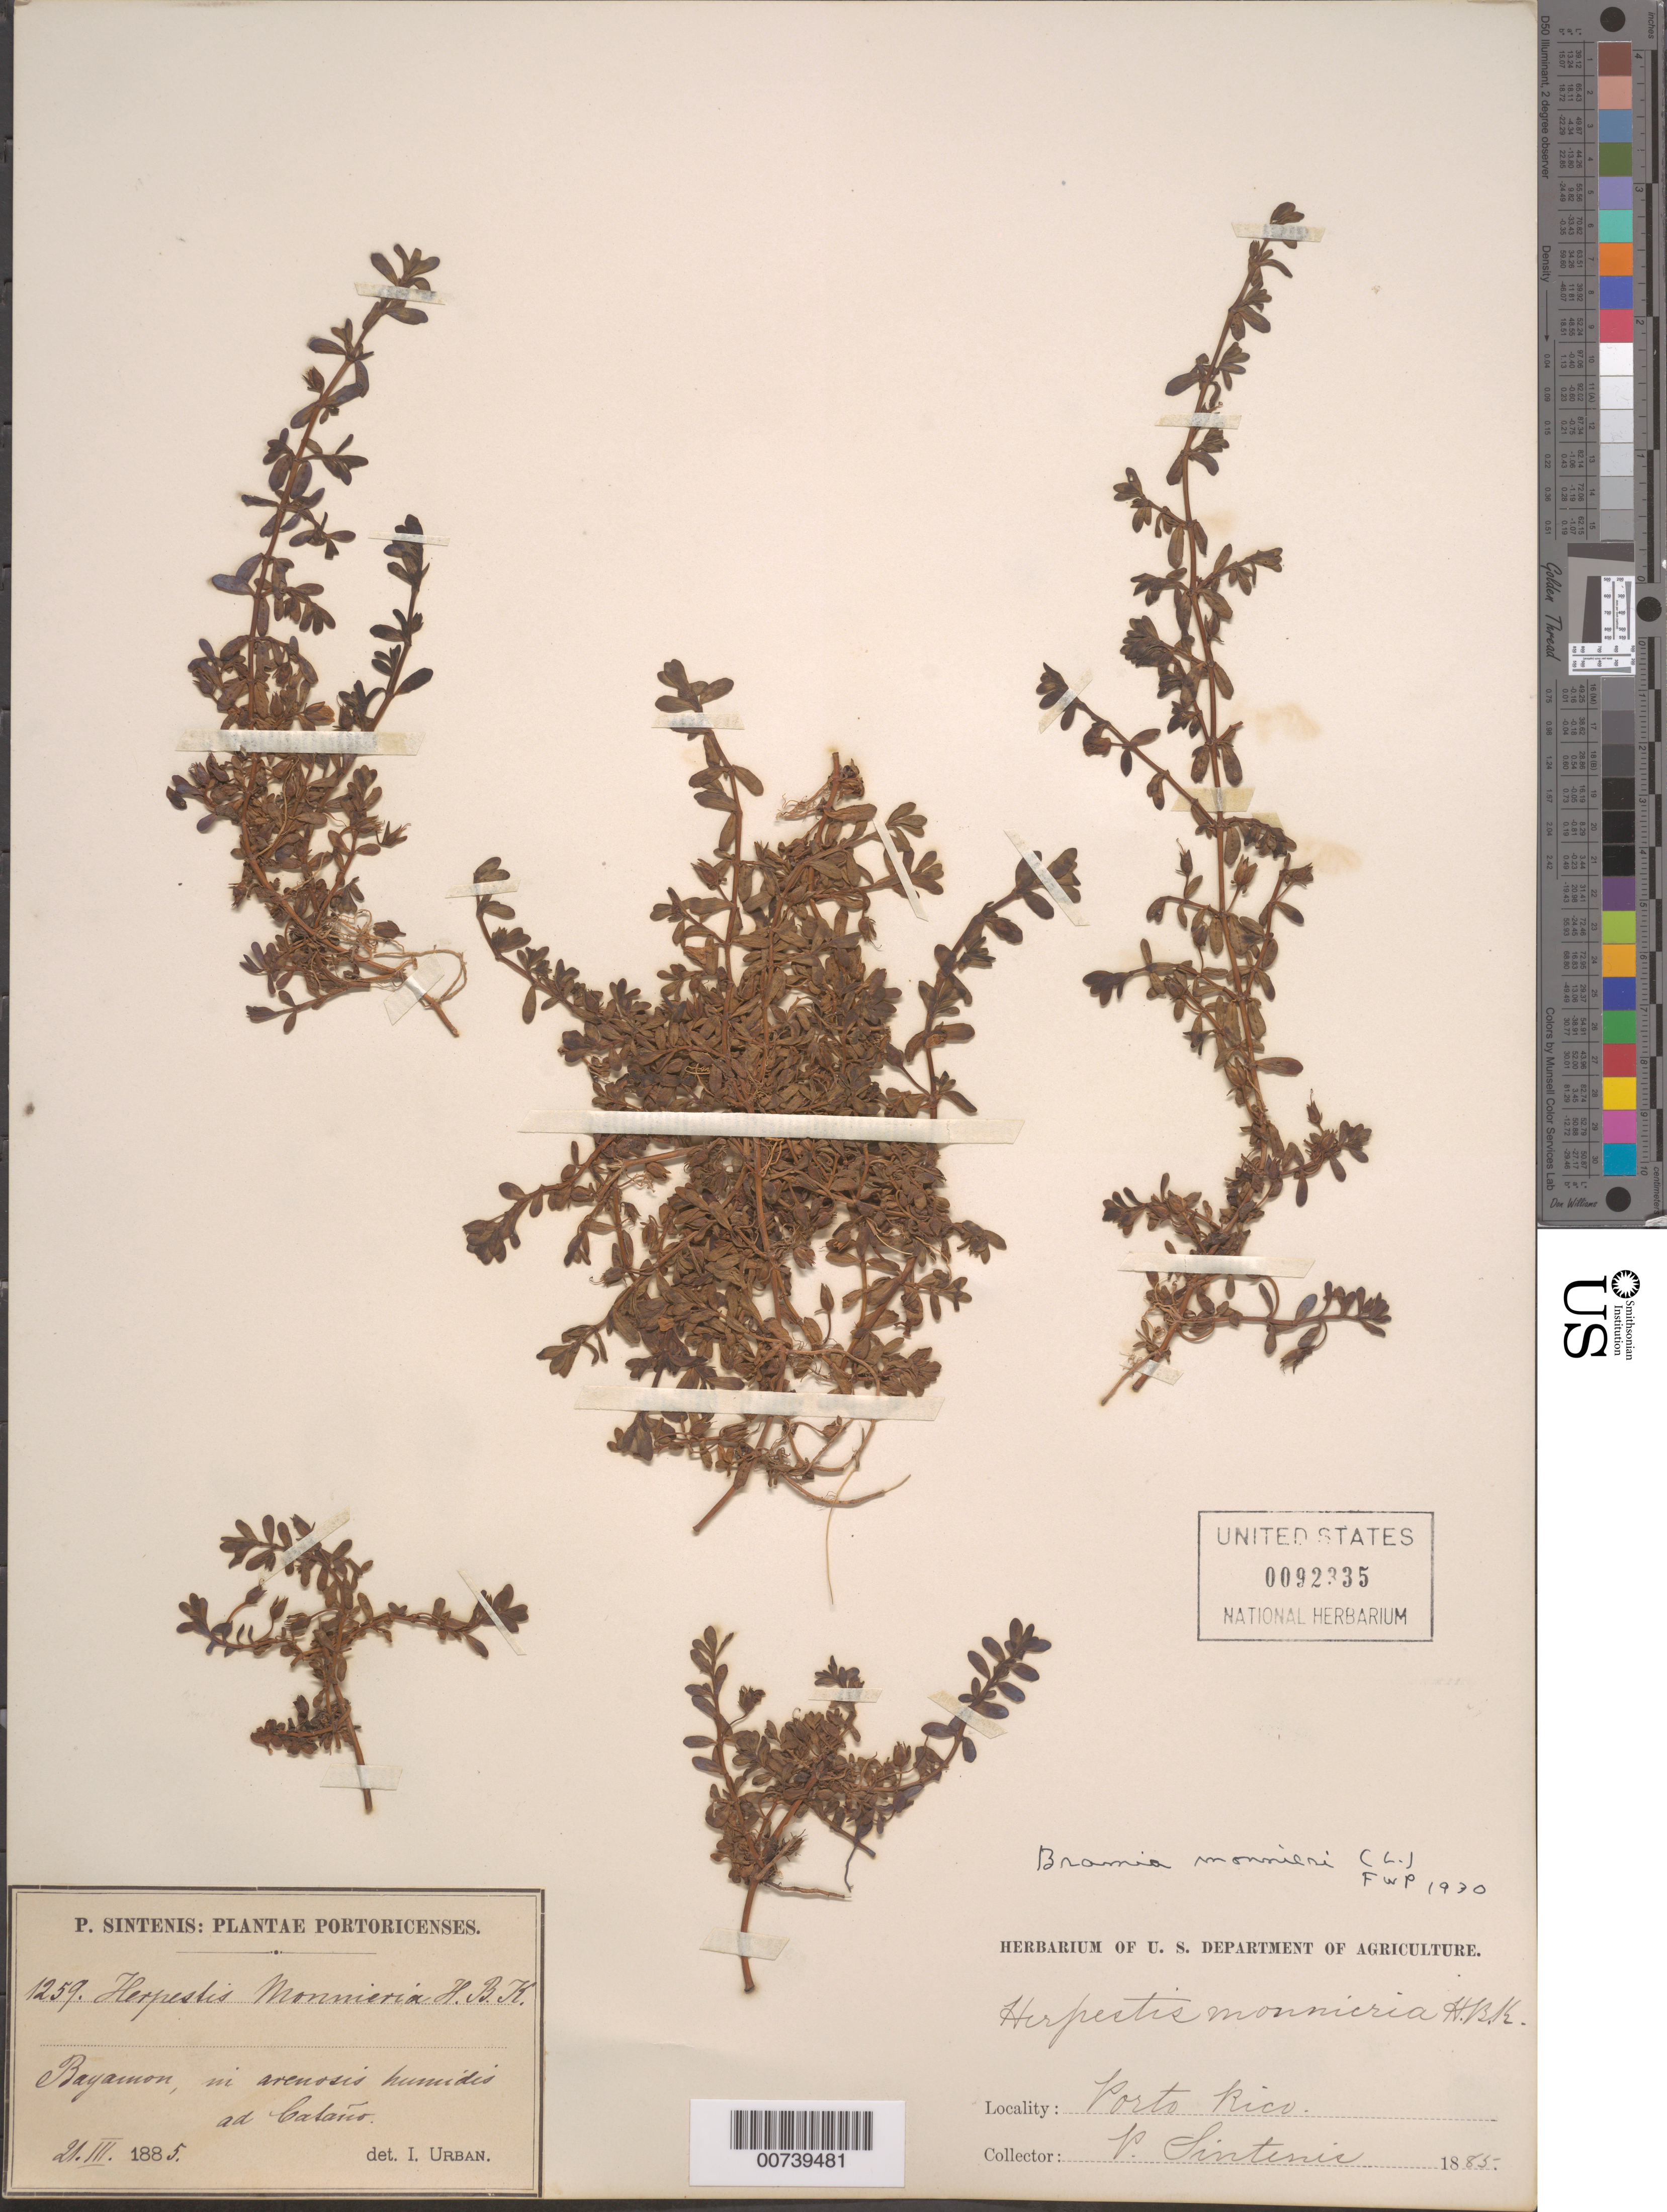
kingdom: Plantae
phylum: Tracheophyta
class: Magnoliopsida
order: Lamiales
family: Plantaginaceae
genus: Bacopa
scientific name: Bacopa monnieri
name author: (L.) Wettst.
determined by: Acevedo-Rodríguez, P., (BOT), Smithsonian Institution - National Museum of Natural History (UNITED STATES)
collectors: P. Sintenis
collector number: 1259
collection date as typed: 21 Mar 1885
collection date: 1885-03-21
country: Puerto Rico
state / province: Bayamón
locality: Bayamon in arenasis humidis ad Cataño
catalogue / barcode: US 1323876